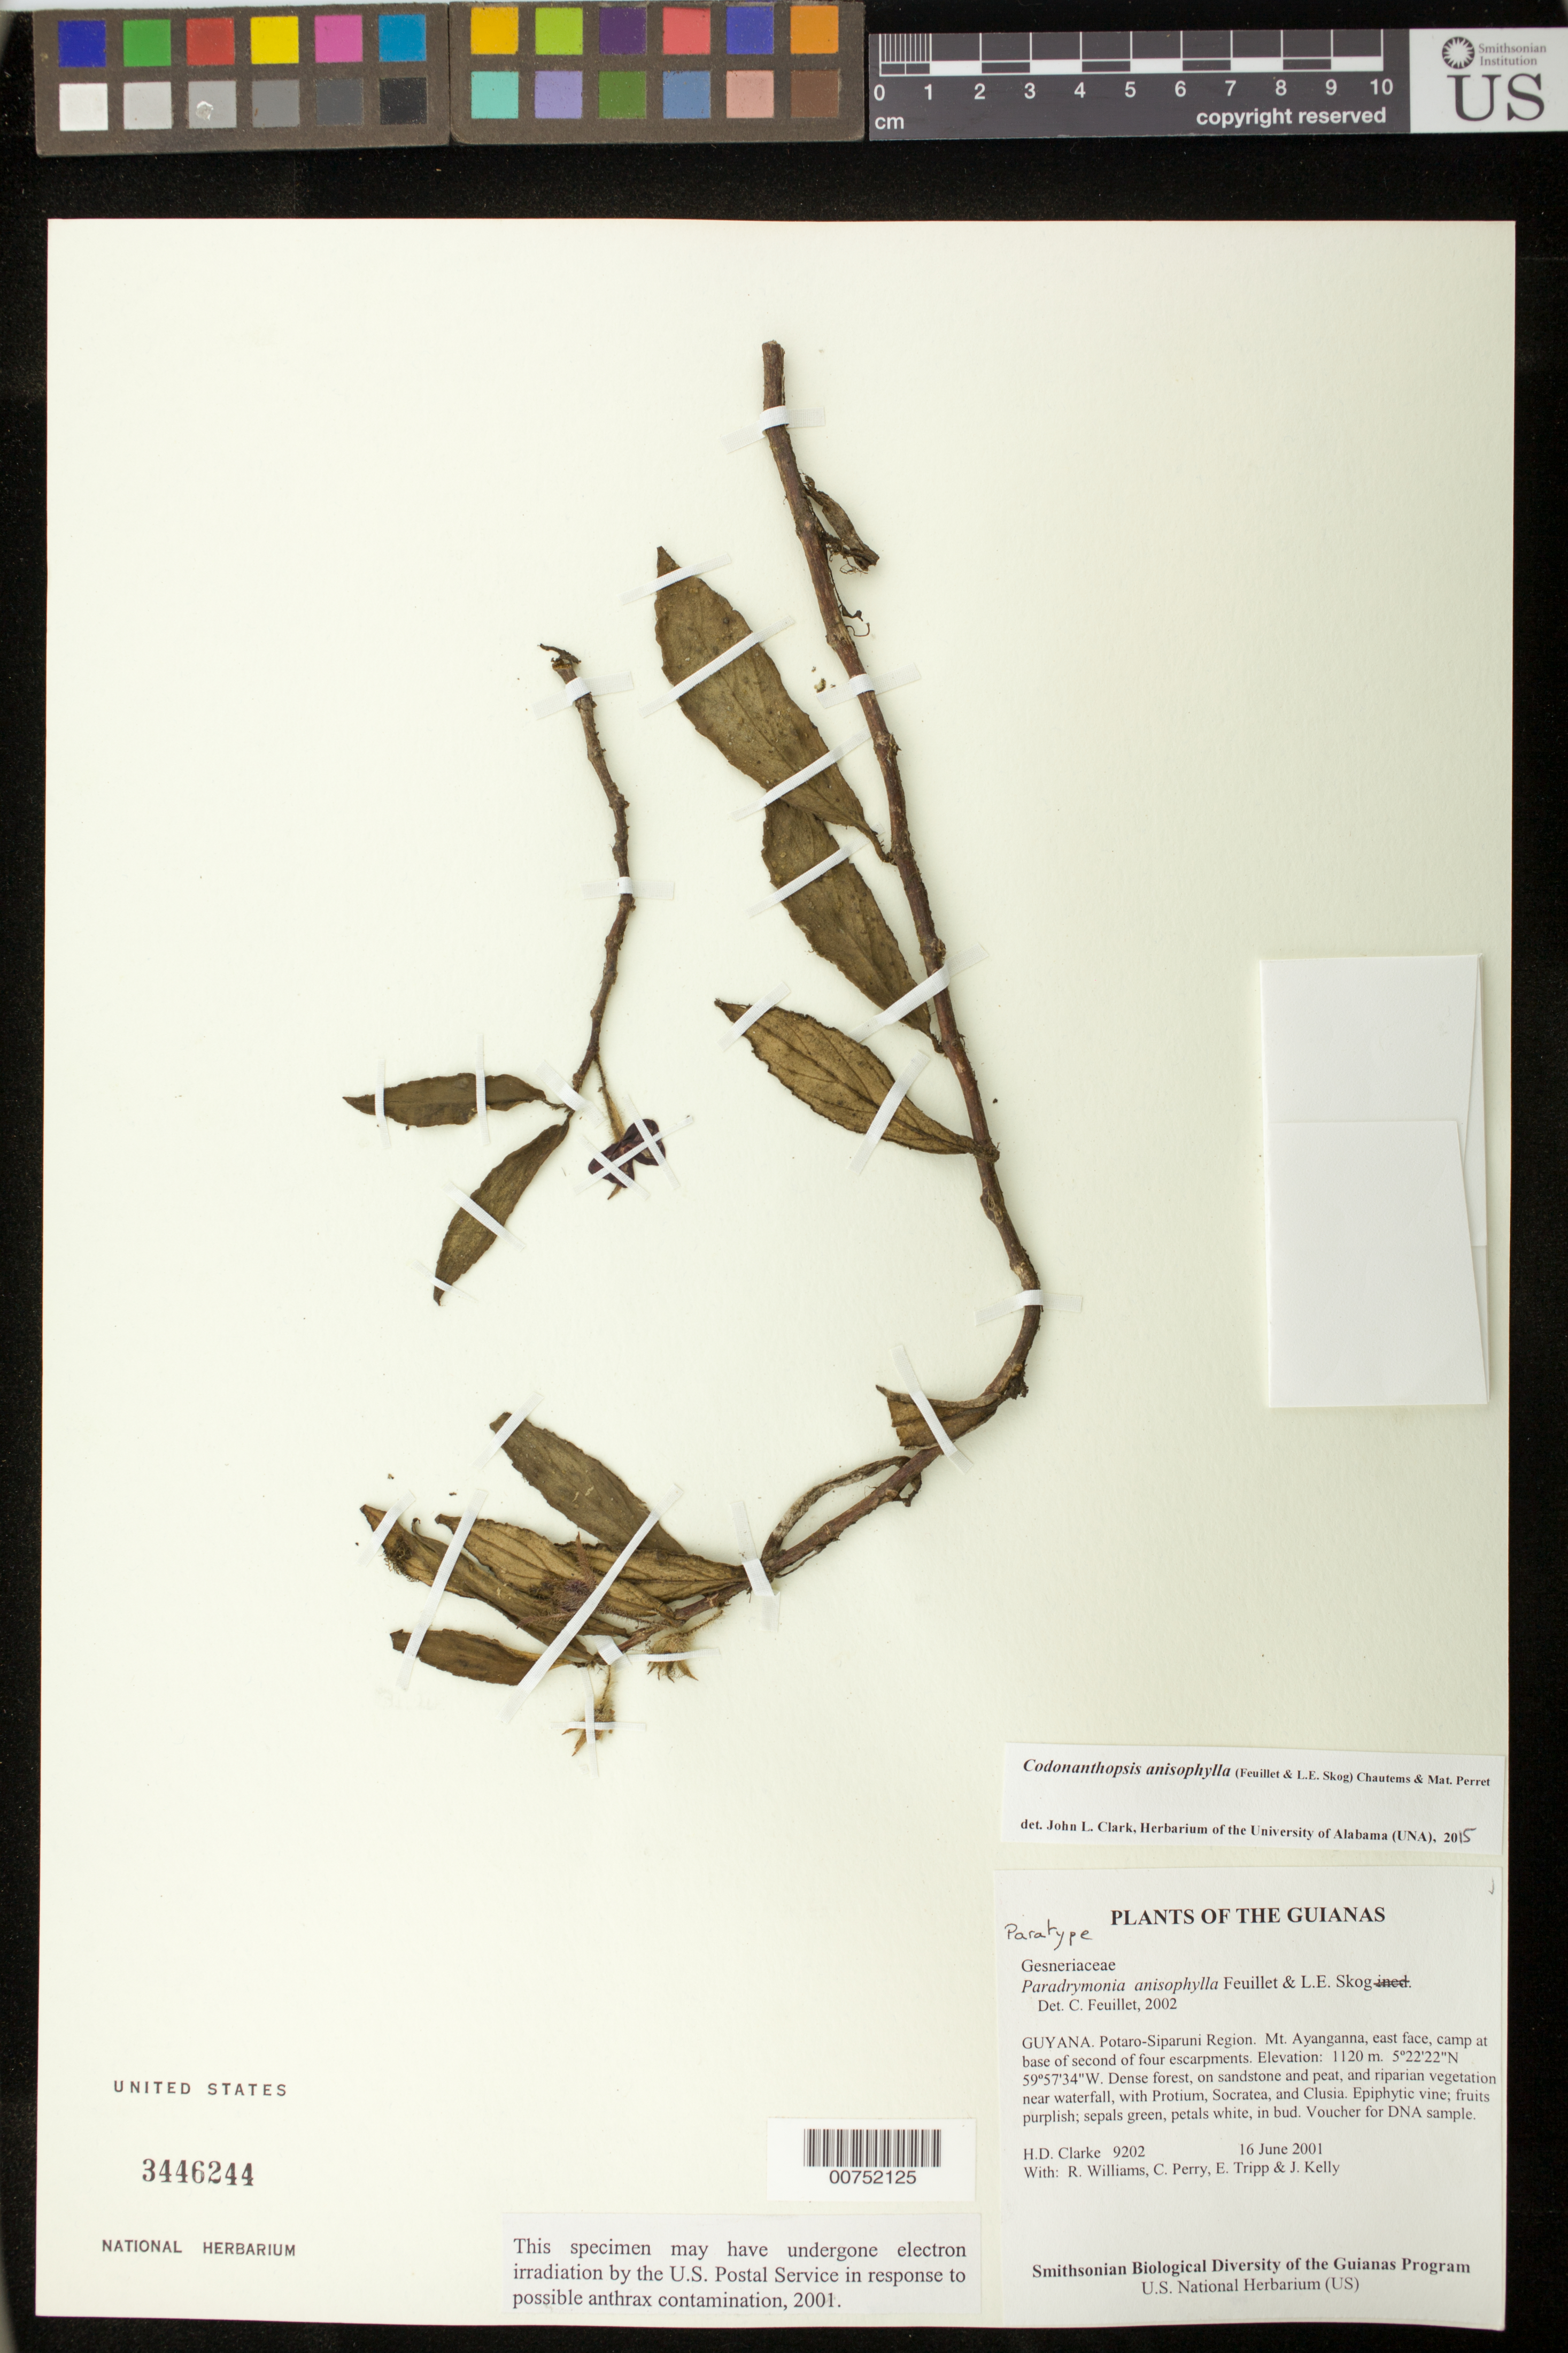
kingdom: Plantae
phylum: Tracheophyta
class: Magnoliopsida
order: Lamiales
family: Gesneriaceae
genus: Codonanthopsis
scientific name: Codonanthopsis anisophylla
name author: (Feuillet & L.E. Skog) Chautems & Mat.Perret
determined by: Clark, J. L., (SEL), The Marie Selby Botanical Garden (UNITED STATES)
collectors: H. D. Clarke, R. Williams, C. Perry, E. Tripp & J. Kelly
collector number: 9202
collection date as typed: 16 Jun 2001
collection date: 2001-06-16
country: Guyana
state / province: Potaro-Siparuni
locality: Mt. Ayanganna, east face, camp at base of second of four escarpments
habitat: Dense forest, on sandstone and peat, and riparian vegetation near waterfall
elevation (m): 1120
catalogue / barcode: US 3446244